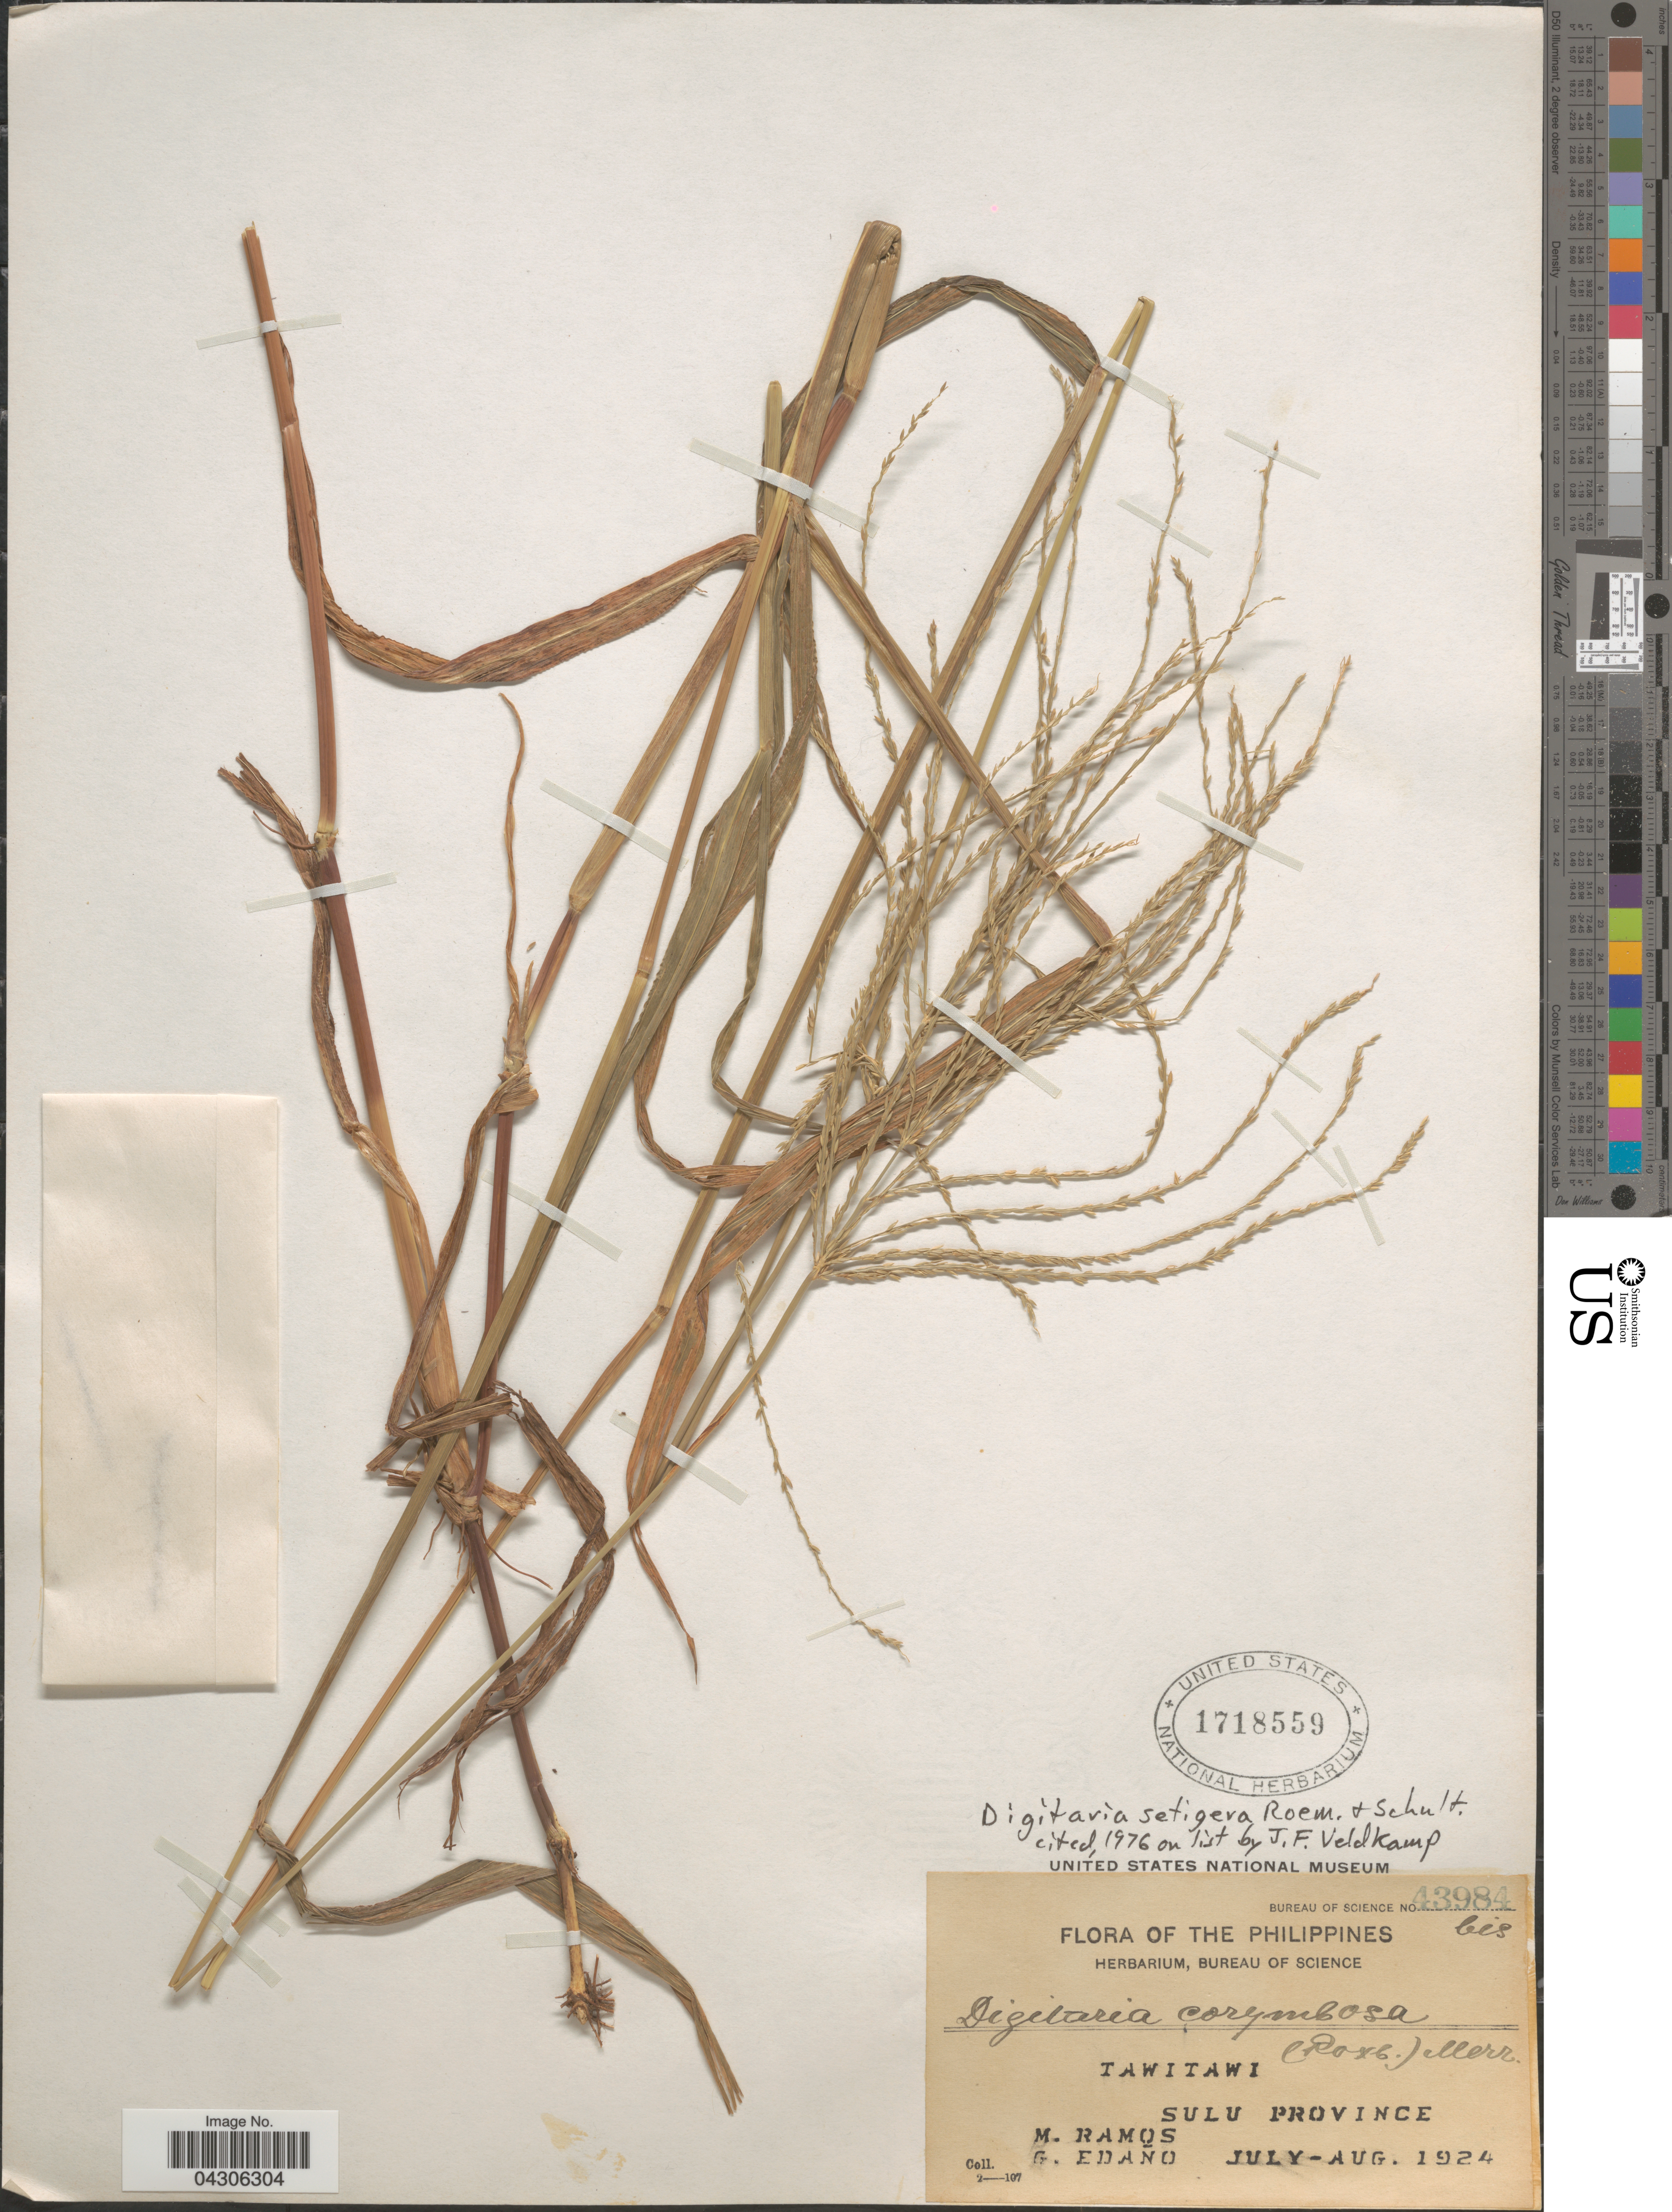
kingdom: Plantae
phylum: Tracheophyta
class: Liliopsida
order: Poales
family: Poaceae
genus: Digitaria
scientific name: Digitaria setigera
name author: Roth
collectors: M. Ramos & G. Edaño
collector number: Bureau of Science 43984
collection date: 1924-07/1924-08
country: Philippines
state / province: Muslim Mindanao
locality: Tawitawi. Sulu Province.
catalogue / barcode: US 1718559